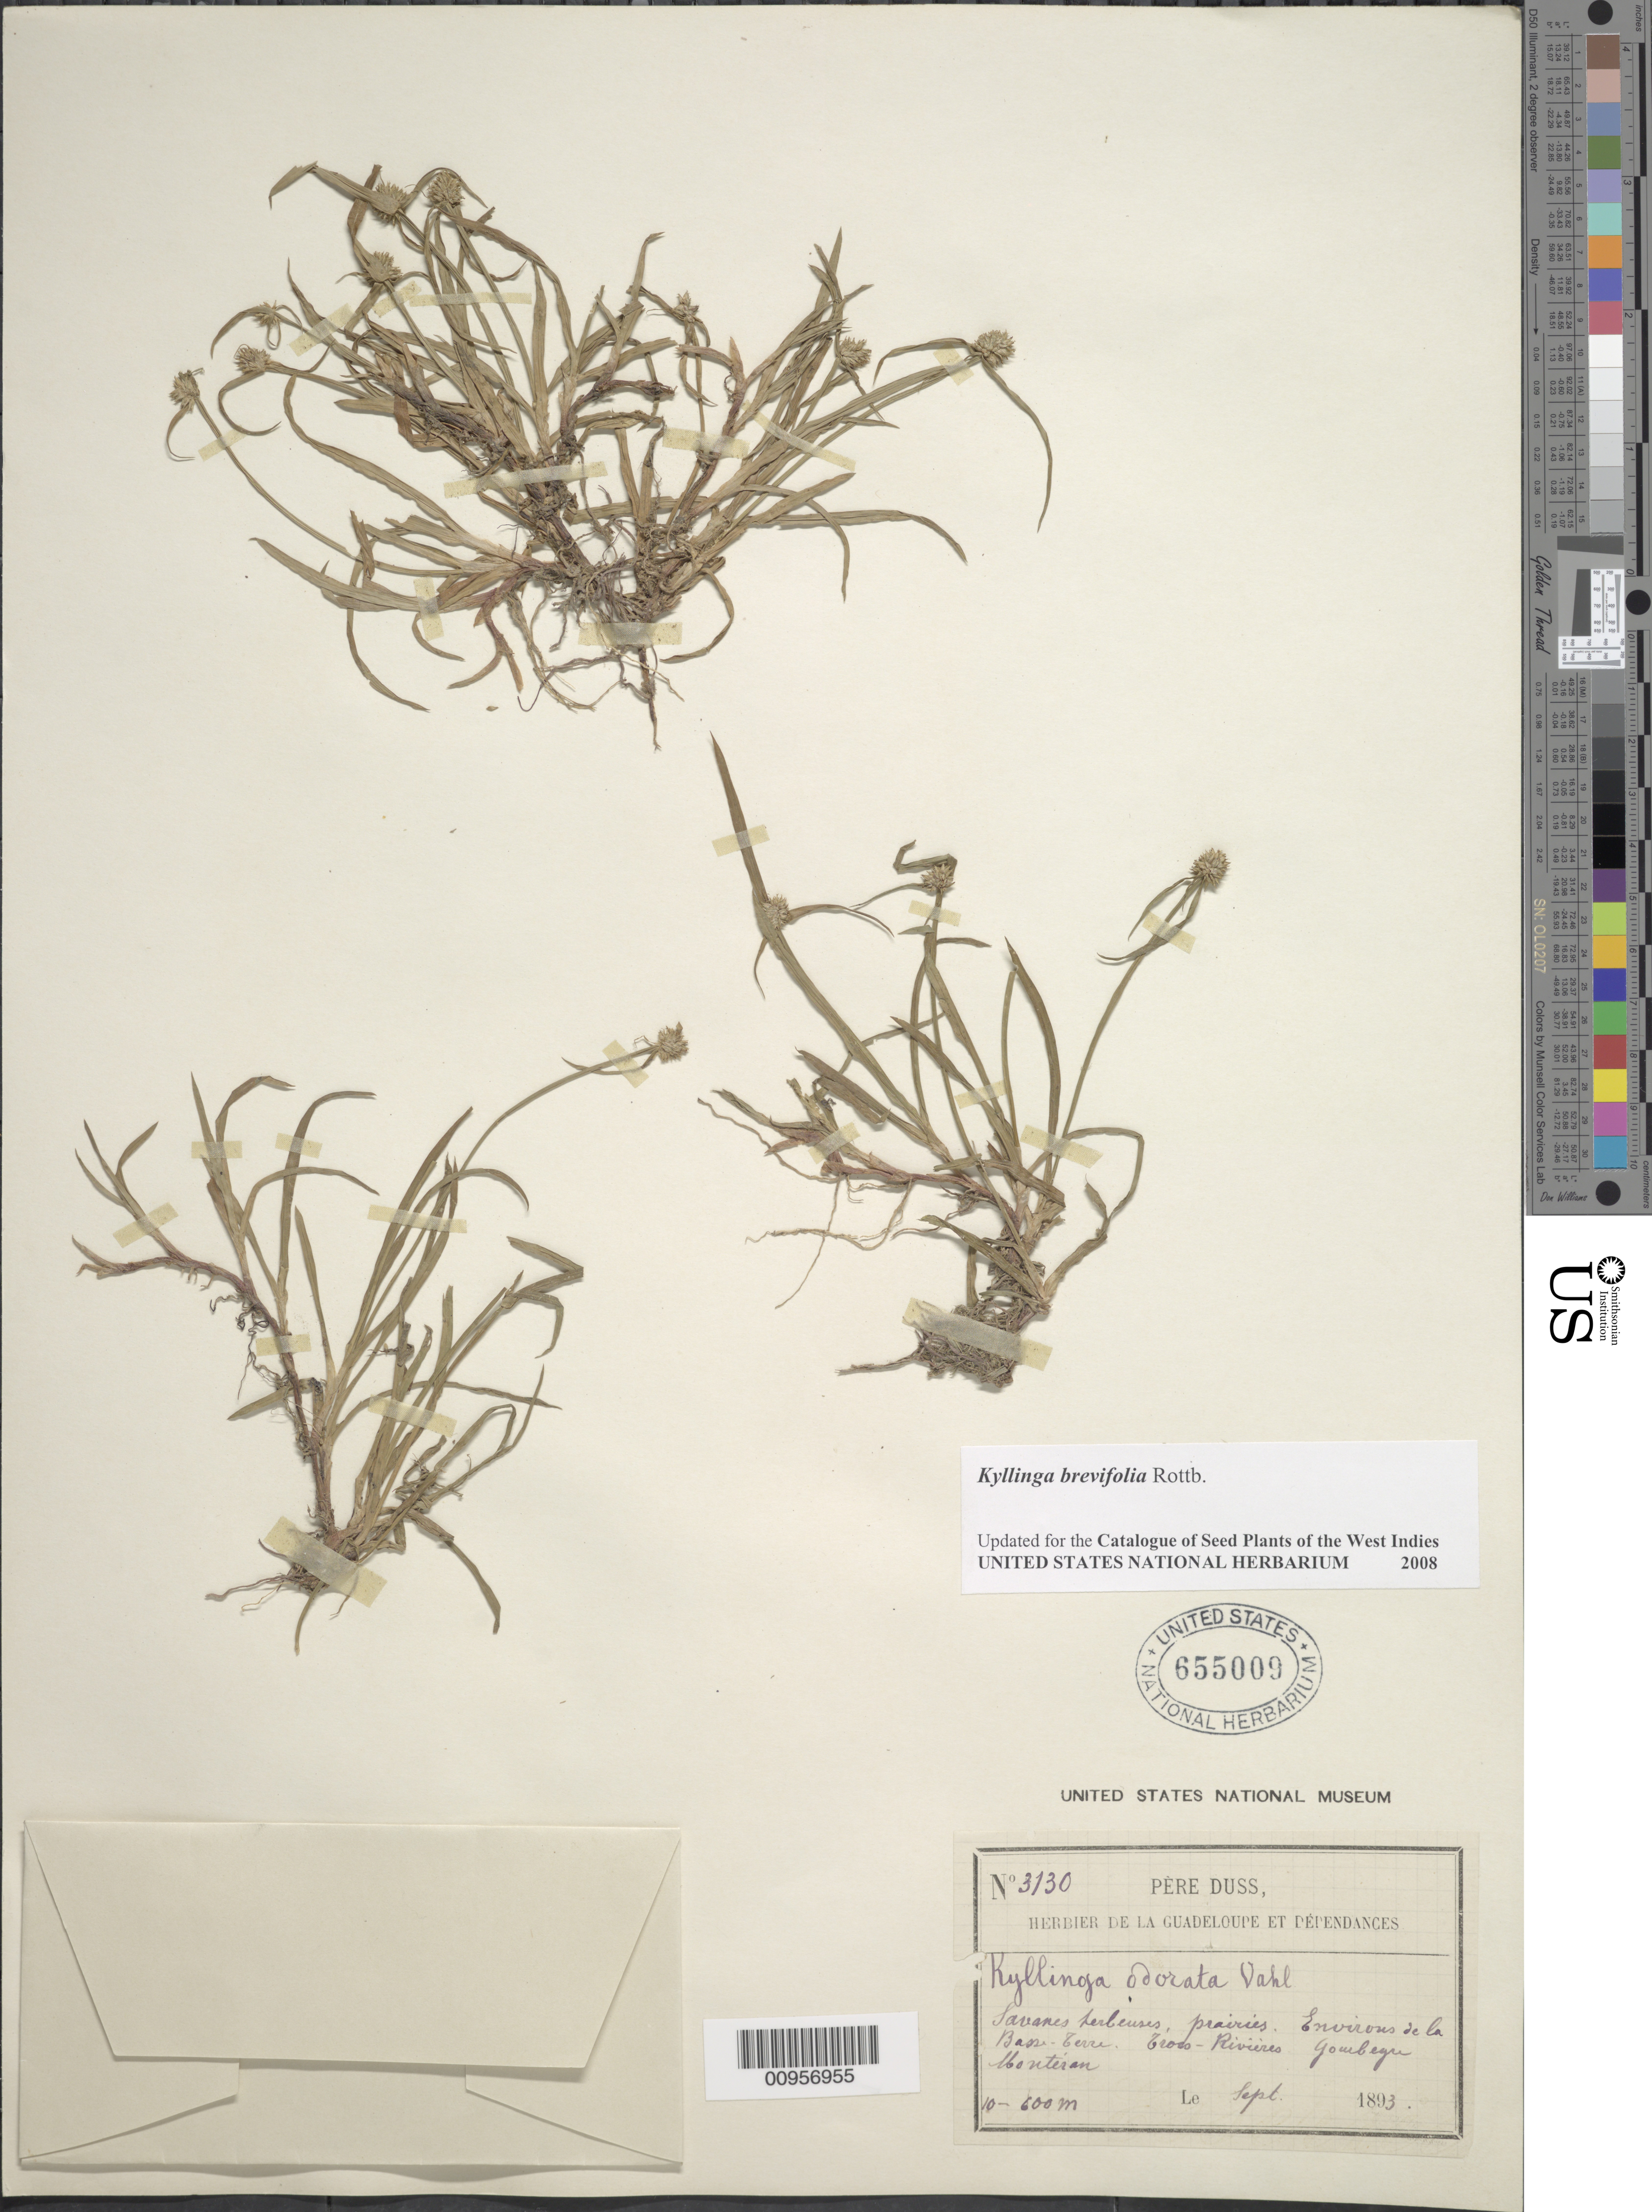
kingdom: Plantae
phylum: Tracheophyta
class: Liliopsida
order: Poales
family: Cyperaceae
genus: Cyperus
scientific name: Cyperus brevifolius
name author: (Rottb.) Hassk.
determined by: Strong, M. T., (US), Smithsonian Institution - National Museum of Natural History (UNITED STATES)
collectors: Père Duss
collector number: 3130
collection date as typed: Sep 1893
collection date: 1893-09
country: Guadeloupe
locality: Environs de la Basse Terre, Trois Rivières, Gourbeyer, Montiran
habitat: Savanes herbeuses, prairies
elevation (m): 10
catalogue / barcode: US 655009